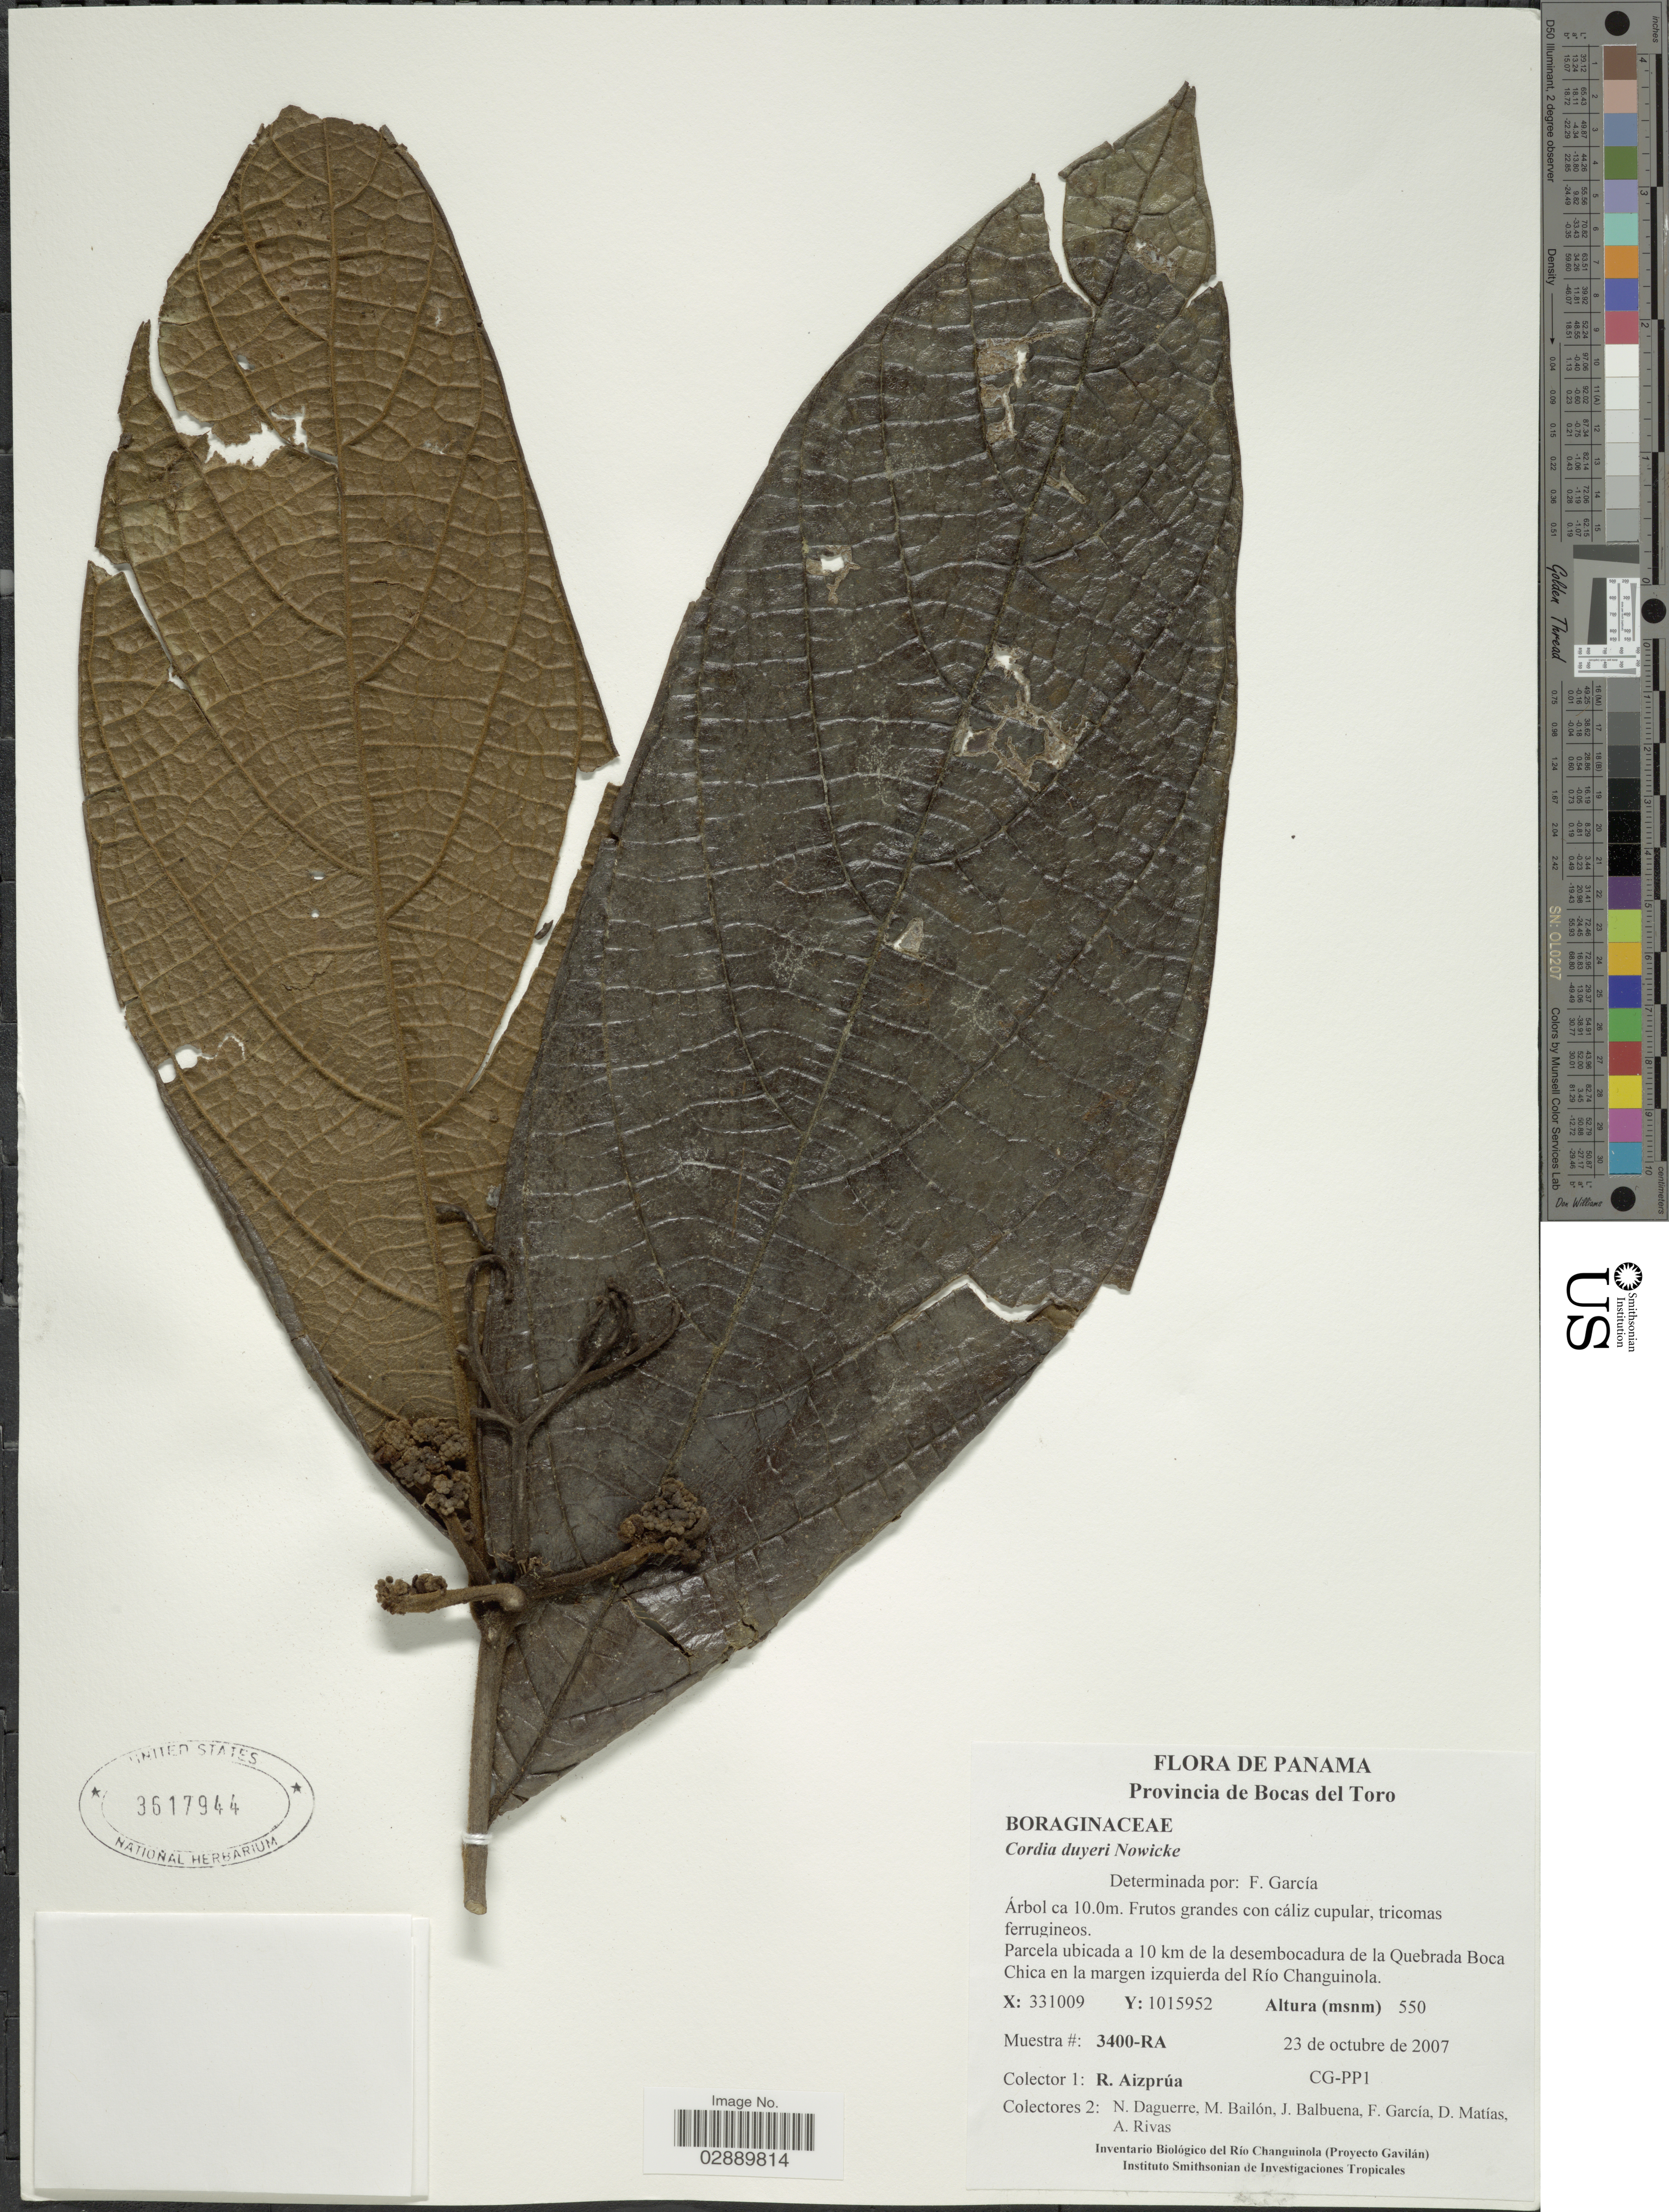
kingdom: Plantae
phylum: Tracheophyta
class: Magnoliopsida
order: Boraginales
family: Cordiaceae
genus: Cordia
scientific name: Cordia dwyeri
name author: Nowicke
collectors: R. Aizprúa, N. Daguerre, M. Bailón, J. Balbuena & et al.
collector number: CG-PP1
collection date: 2007-10-23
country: Panama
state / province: Bocas del Toro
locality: Parcela ubicada a 10 km de la desembocadura de la Quebrada Boca Chica en la margen izquierda del Río Changuinola.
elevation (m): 550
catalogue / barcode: US 3617944